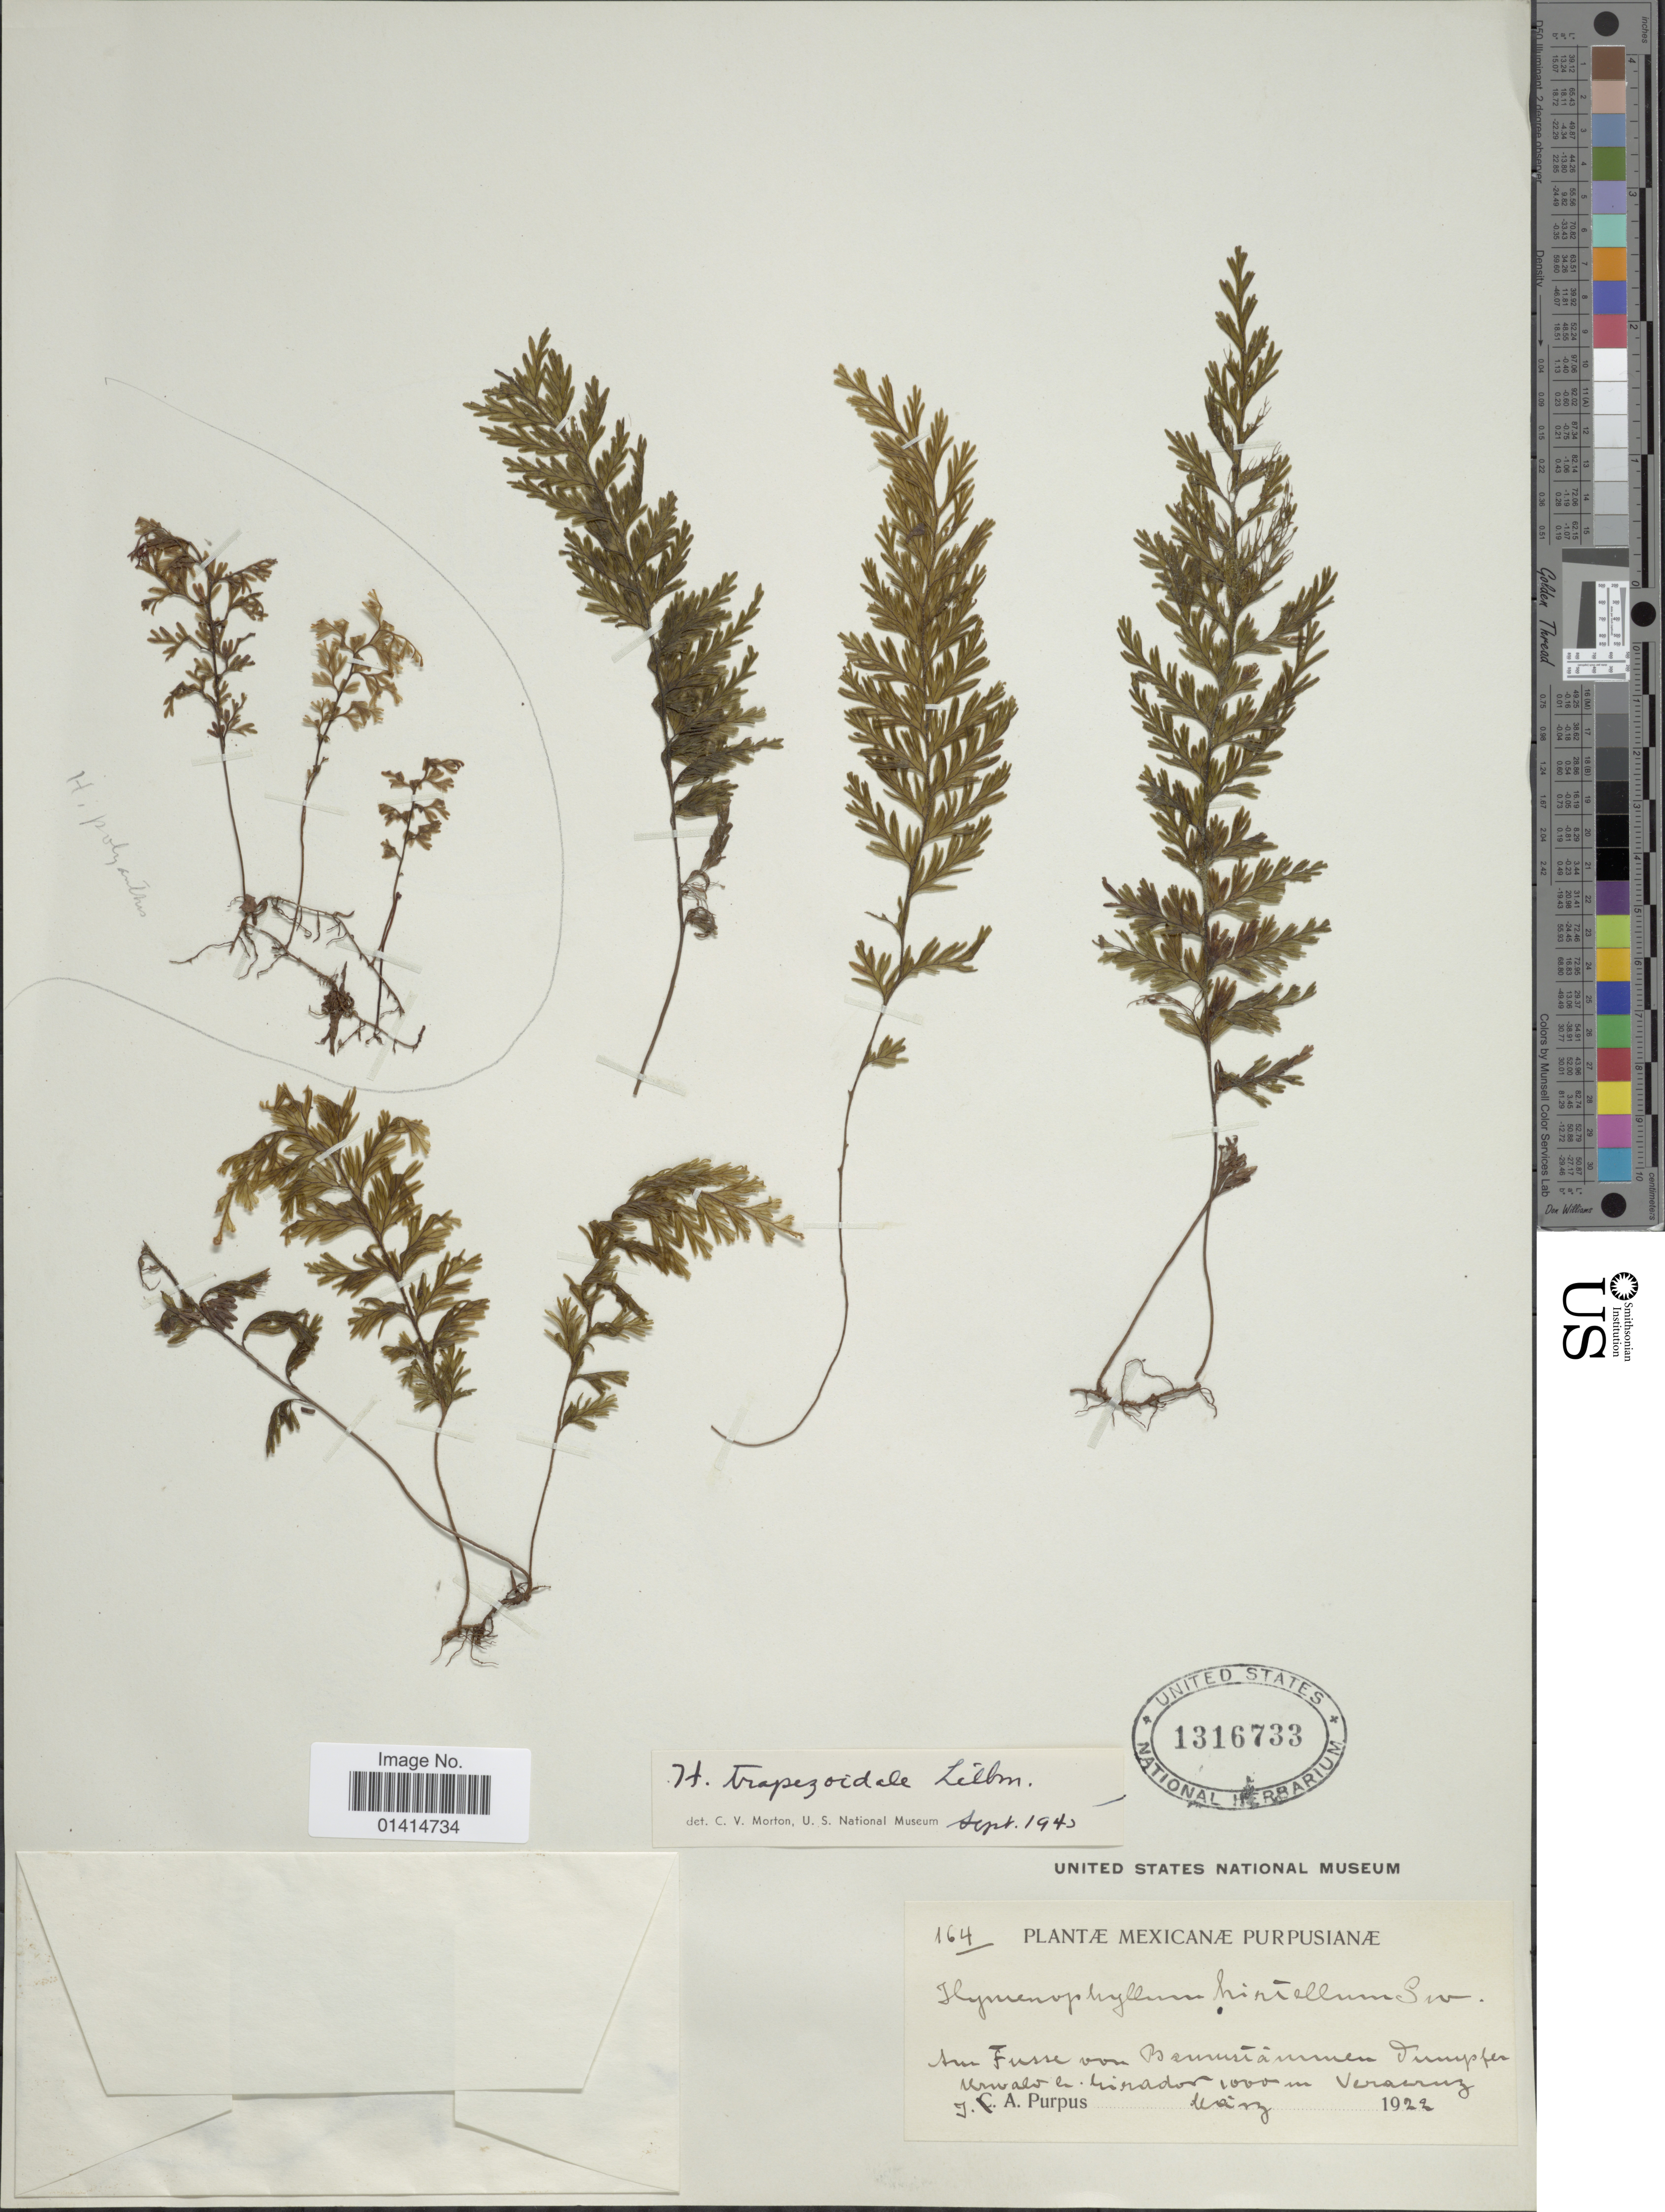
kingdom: Plantae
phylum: Tracheophyta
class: Polypodiopsida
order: Hymenophyllales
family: Hymenophyllaceae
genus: Hymenophyllum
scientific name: Hymenophyllum trapezoidale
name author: Liebm.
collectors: J. A. Purpus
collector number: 164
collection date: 1922-03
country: Mexico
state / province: Veracruz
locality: Am Fusse von Baumstammen dumpfer Urwald b. Mirador, Veracruz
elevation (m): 1000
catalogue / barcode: US 1316733